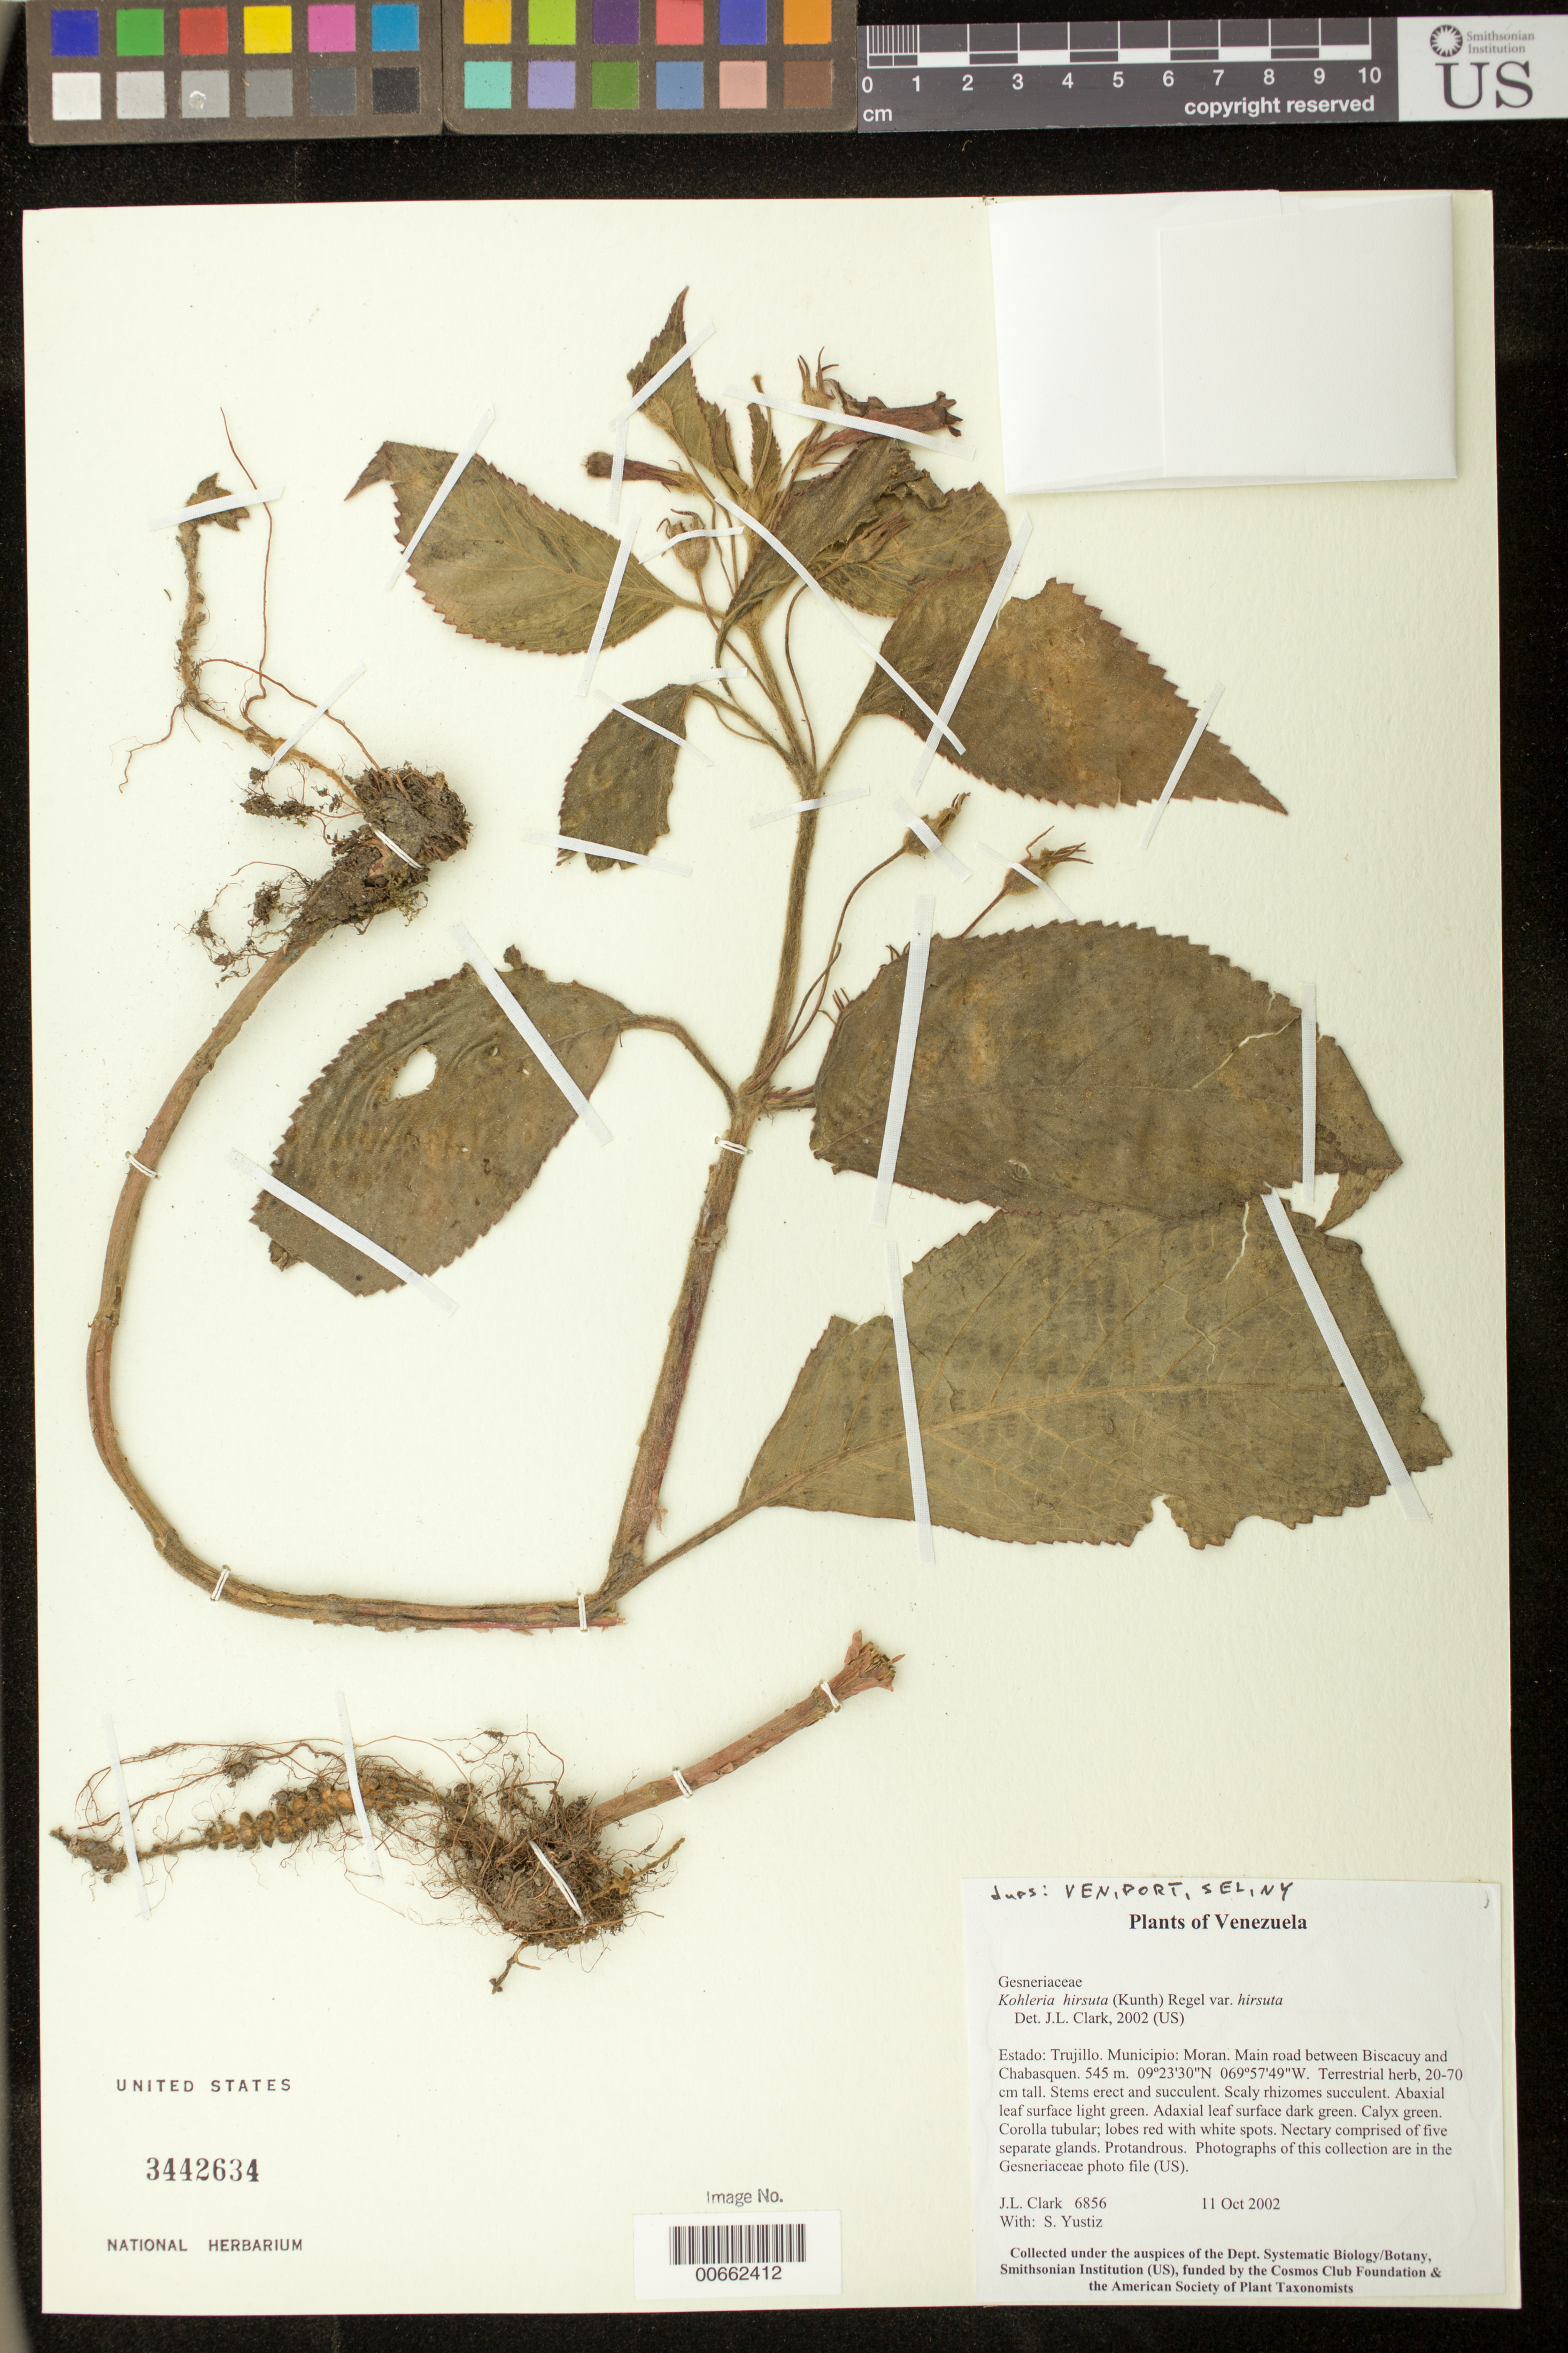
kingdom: Plantae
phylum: Tracheophyta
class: Magnoliopsida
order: Lamiales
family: Gesneriaceae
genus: Kohleria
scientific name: Kohleria hirsuta var. hirsuta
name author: (Kunth) Regel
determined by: Clark, J. L., (SEL), The Marie Selby Botanical Garden (UNITED STATES)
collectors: J. L. Clark & S. Yustiz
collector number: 6856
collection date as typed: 11 Oct 2002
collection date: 2002-10-11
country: Venezuela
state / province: Trujillo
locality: Moran: Main road between Biscacuy and Chabasquen.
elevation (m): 545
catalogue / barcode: US 3442634